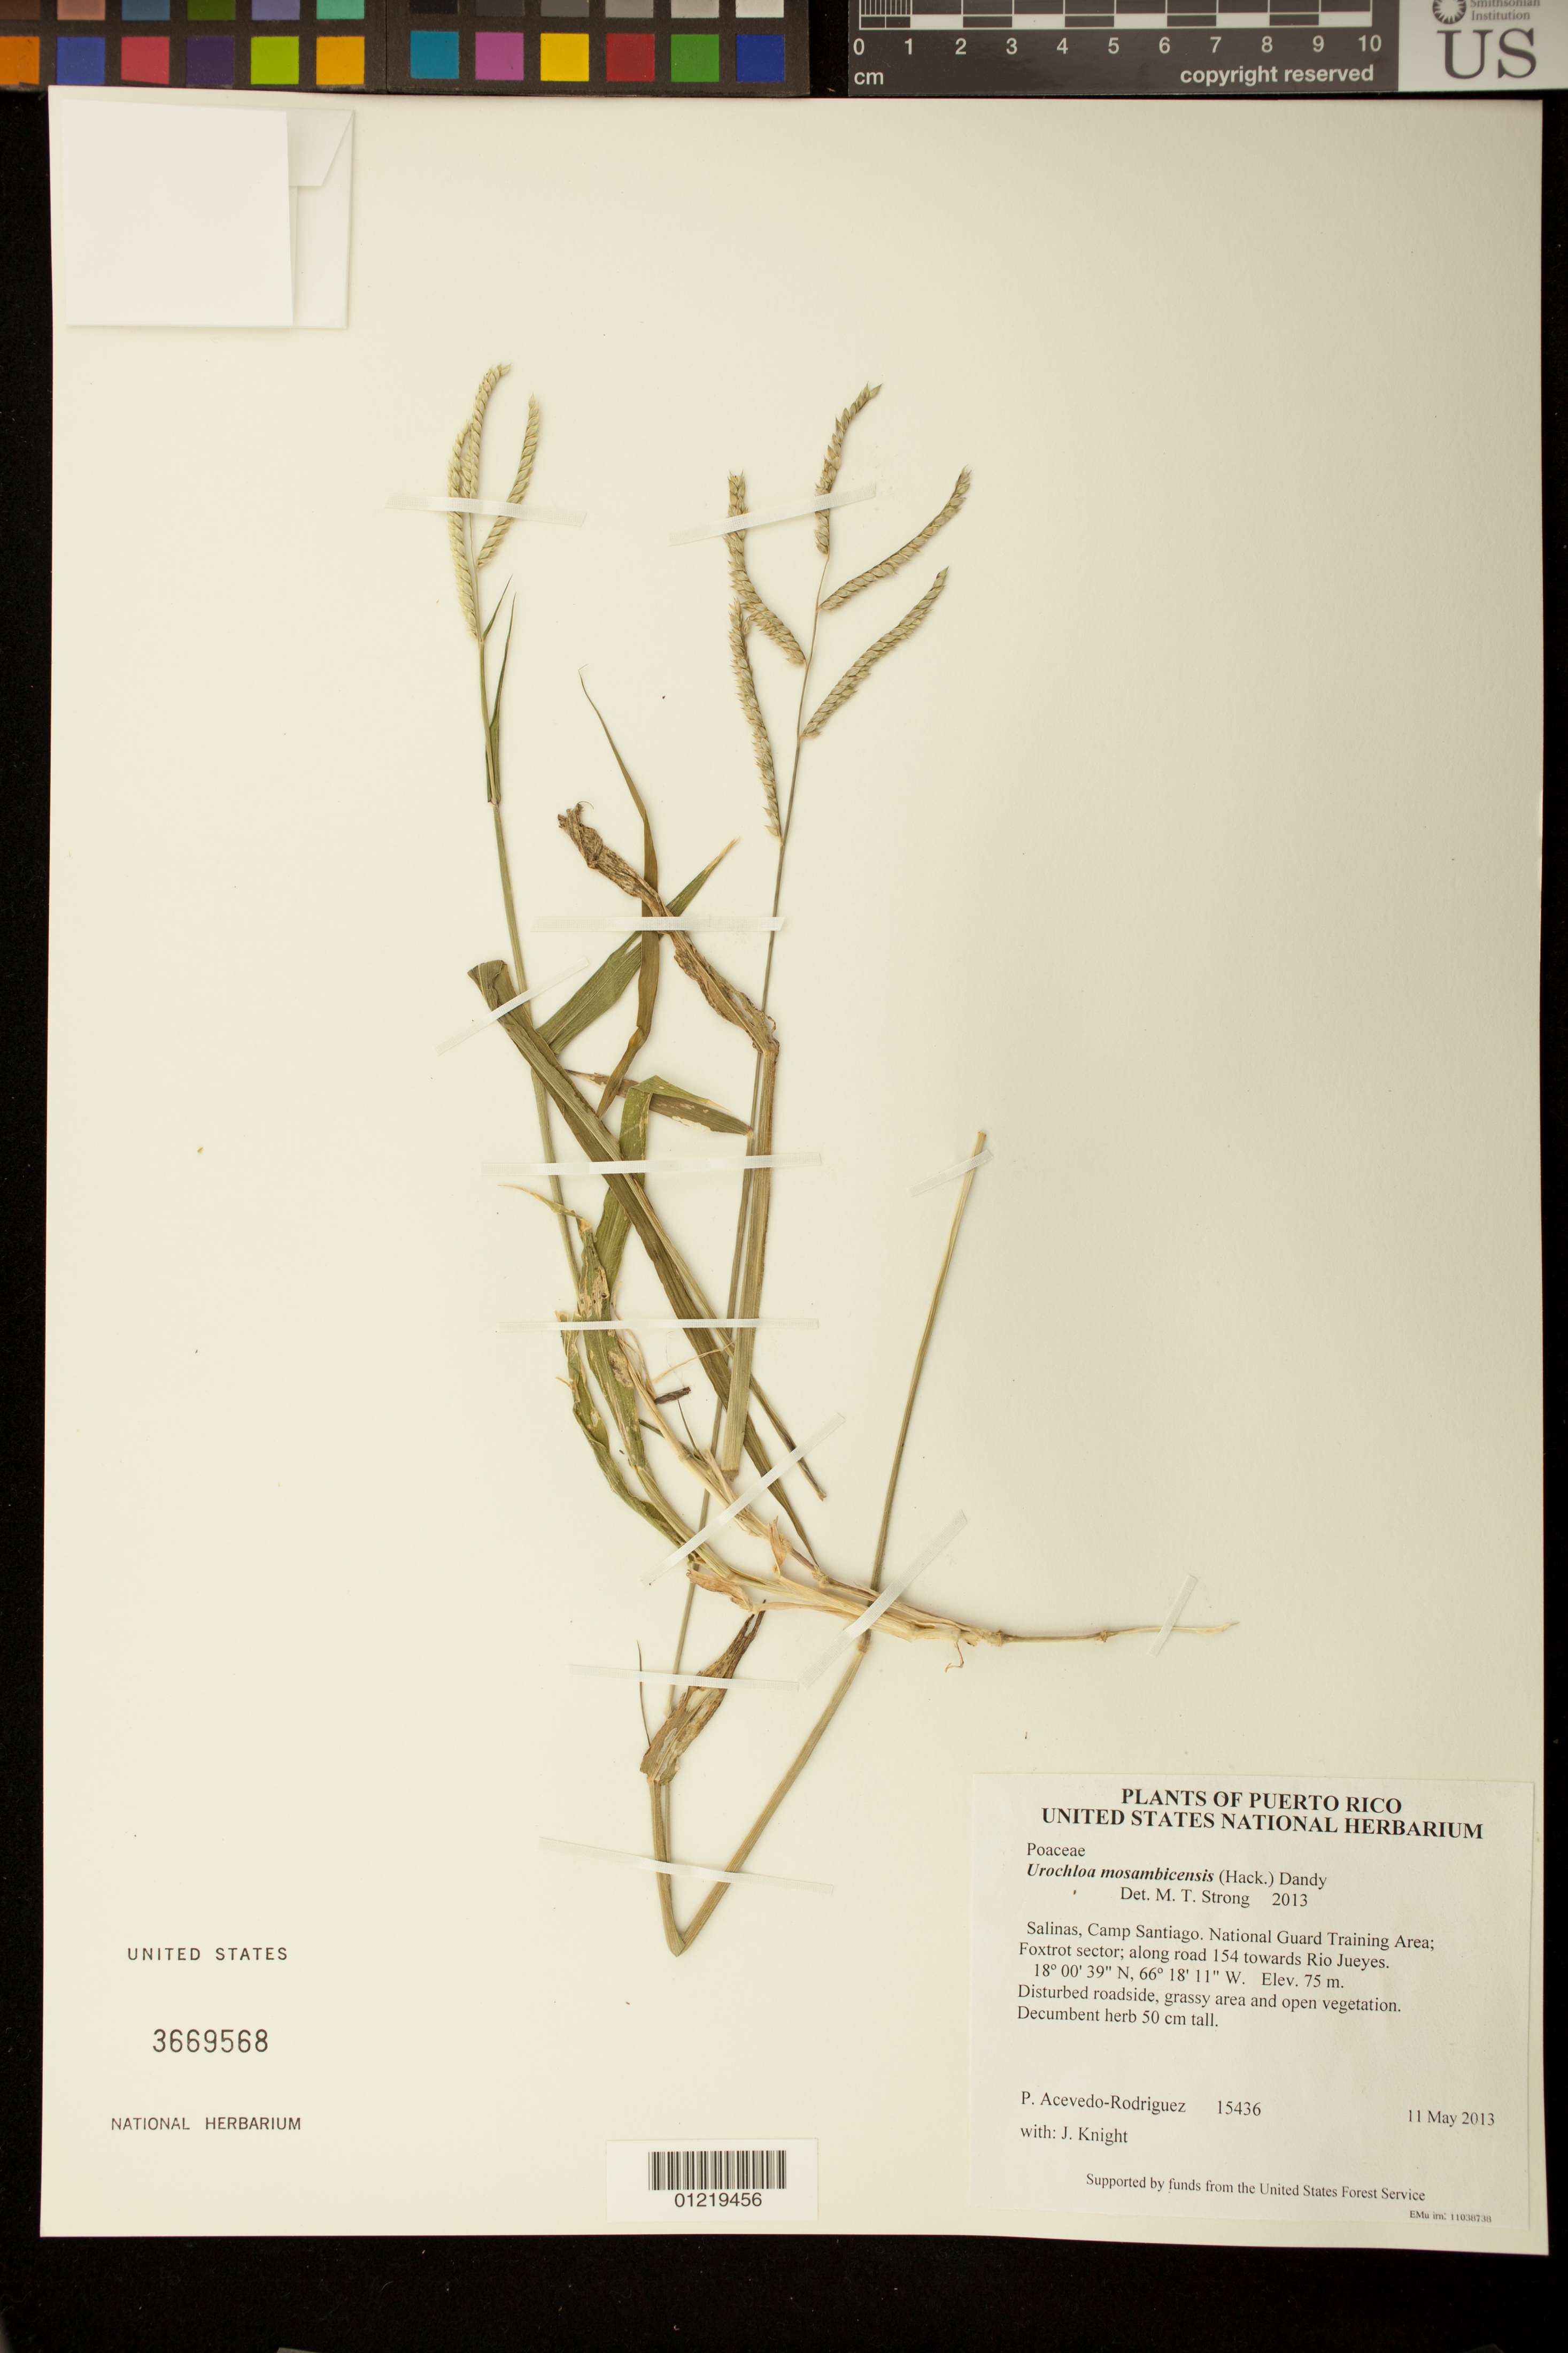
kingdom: Plantae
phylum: Tracheophyta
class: Liliopsida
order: Poales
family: Poaceae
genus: Urochloa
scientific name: Urochloa mosambicensis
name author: (Hack.) Dandy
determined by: Strong, M. T., (US), Smithsonian Institution - National Museum of Natural History (UNITED STATES)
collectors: P. Acevedo-Rodr. & J. Knight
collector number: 15436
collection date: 2013-05-11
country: Puerto Rico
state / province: Salinas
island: Puerto Rico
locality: Camp Santiago. National Guard Training Area; Foxtrot sector; along road 154 towards Rio Jueyes.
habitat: Disturbed roadside, grassy area and open vegetation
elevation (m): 75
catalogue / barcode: US 3669568